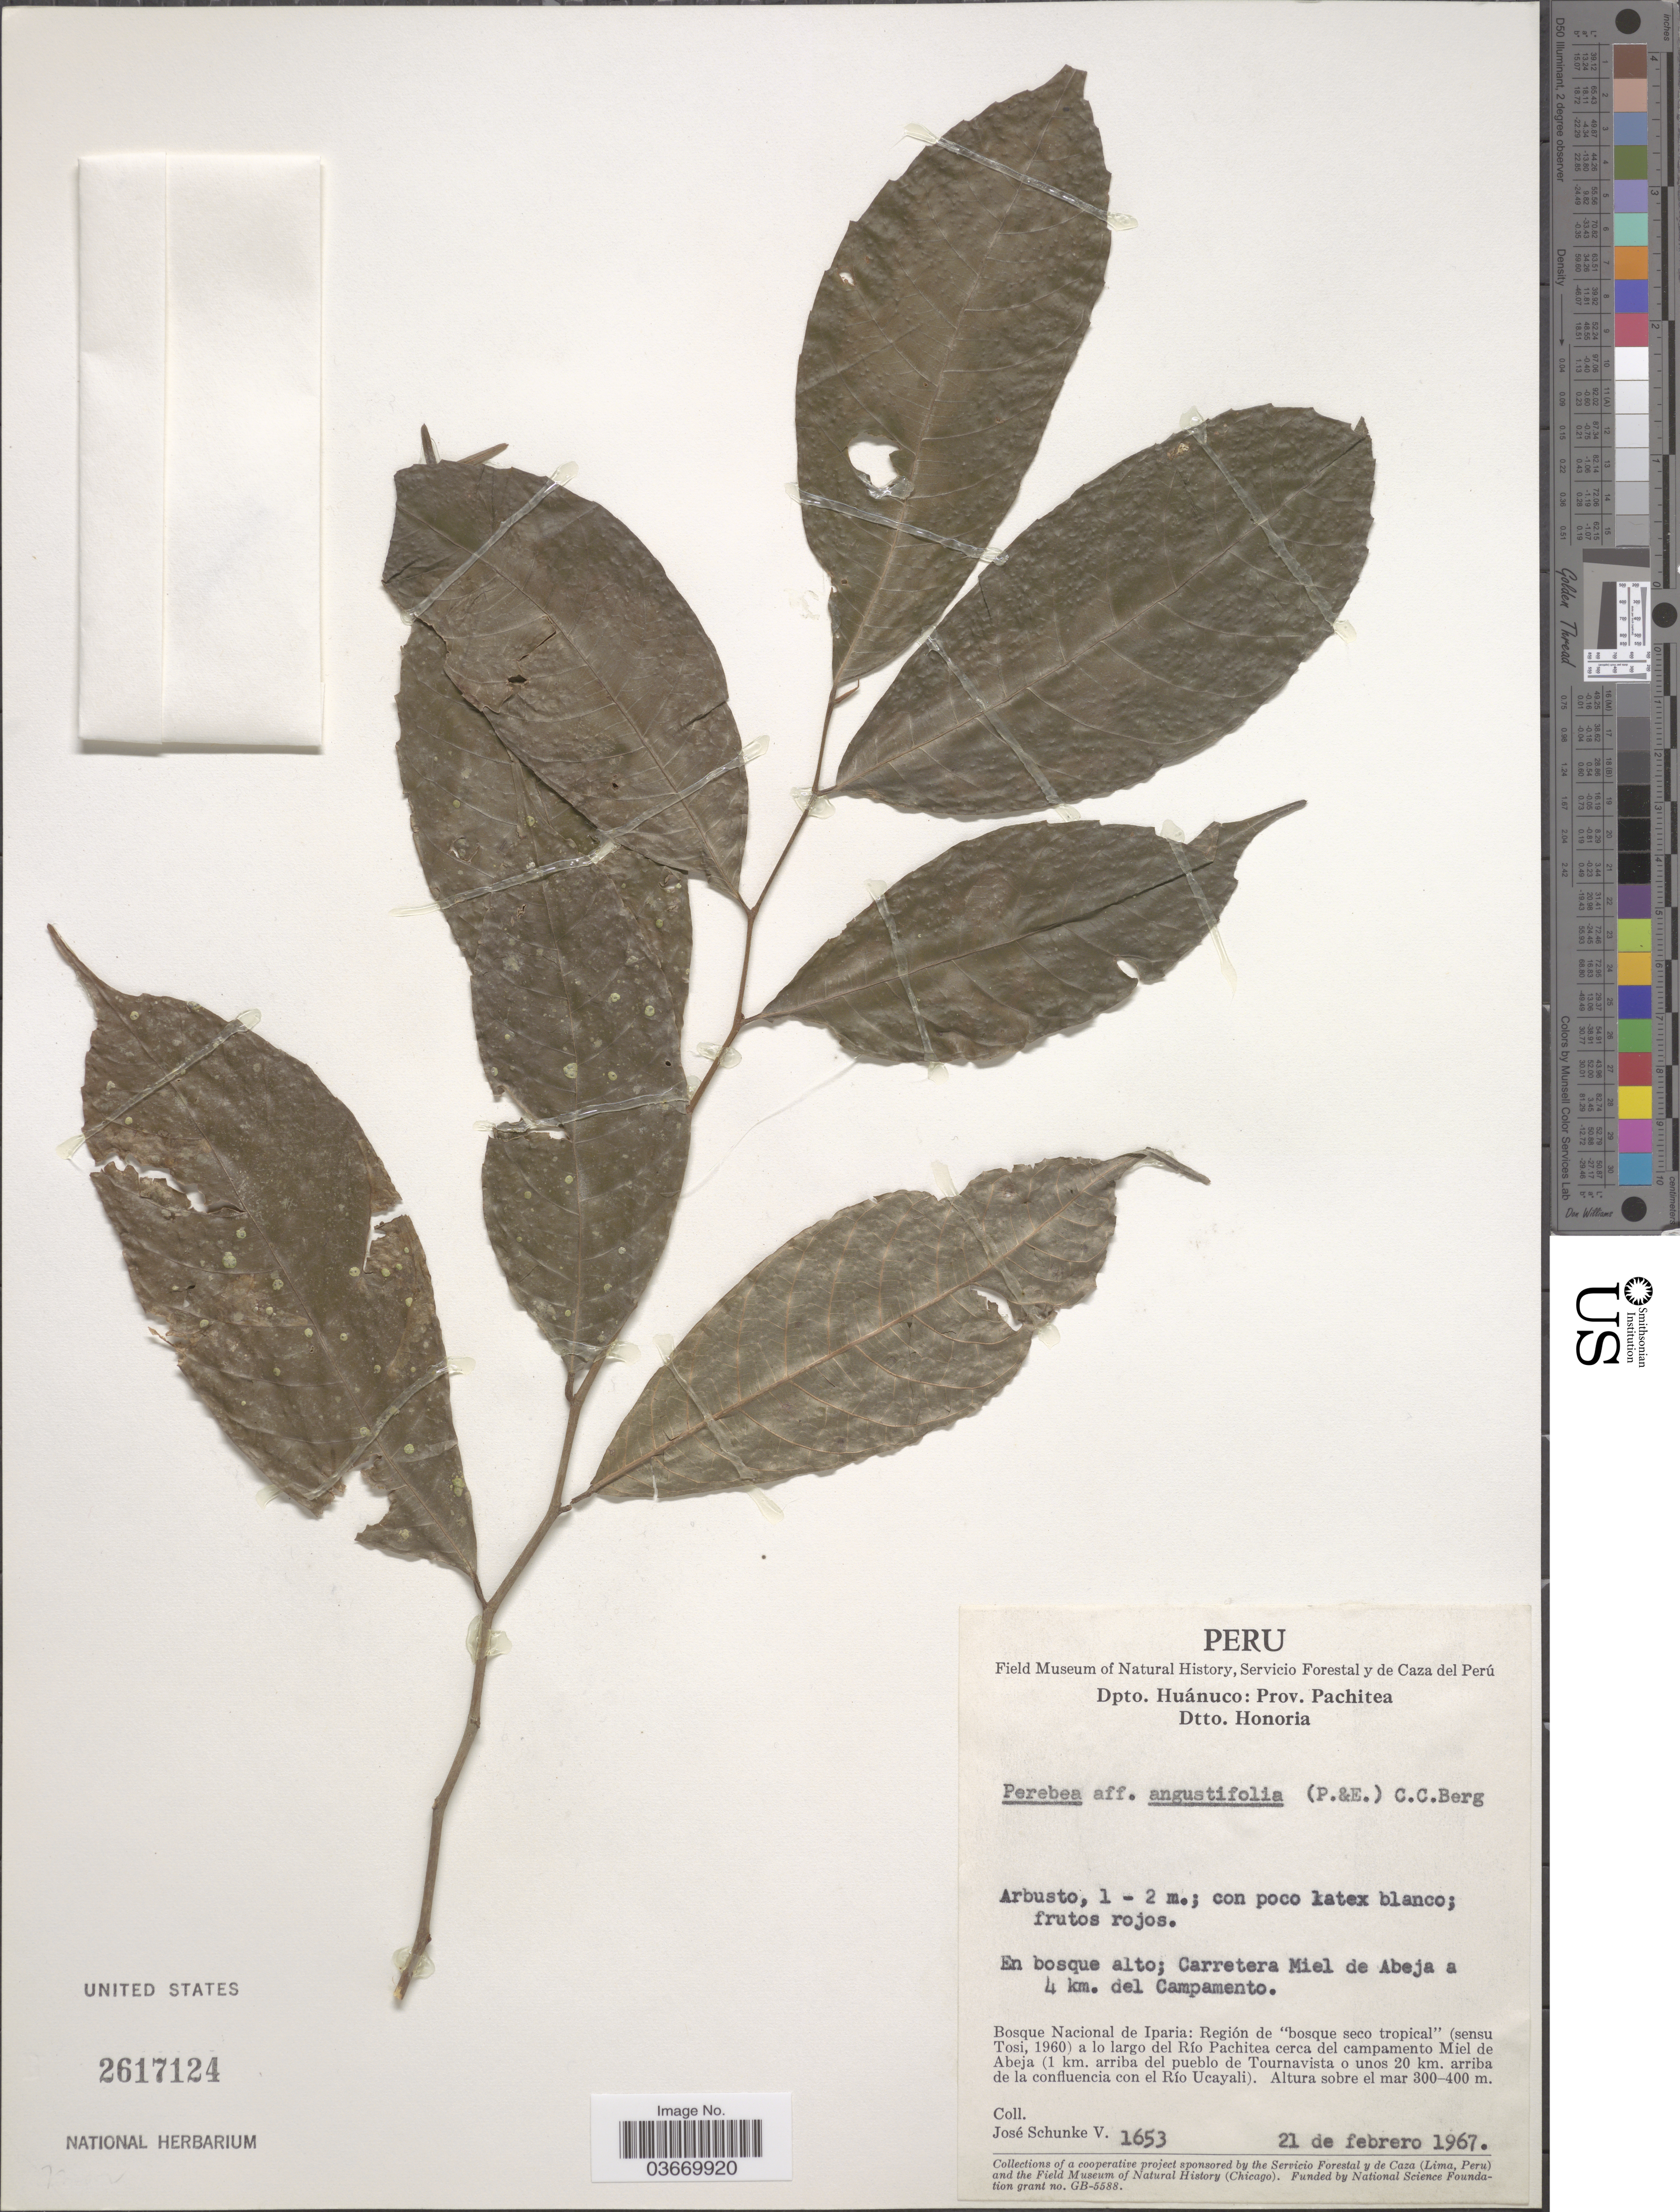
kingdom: Plantae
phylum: Tracheophyta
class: Magnoliopsida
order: Rosales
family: Moraceae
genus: Perebea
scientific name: Perebea angustifolia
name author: (Poepp. & Endl.) C.C. Berg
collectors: J. Schunke Vigo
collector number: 1653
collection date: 1967-02-21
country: Peru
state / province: Huánuco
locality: Dpto. Huánuco: Prov. Pachitea. Dtto. Honoria. Carretera Miel de Abeja a 4 km. del Campamento. Bosque Nacional de Iparia: Región de 'bosque seco tropical' (sensu Tosi, 1960) a lo largo del Río Pachitea cerca del campamento Miel de Abeja (1 km. arriba del pueblo de Tournavista o unos 20 km. arriba de la confluencia con el Río Ucayali).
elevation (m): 300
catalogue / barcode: US 2617124